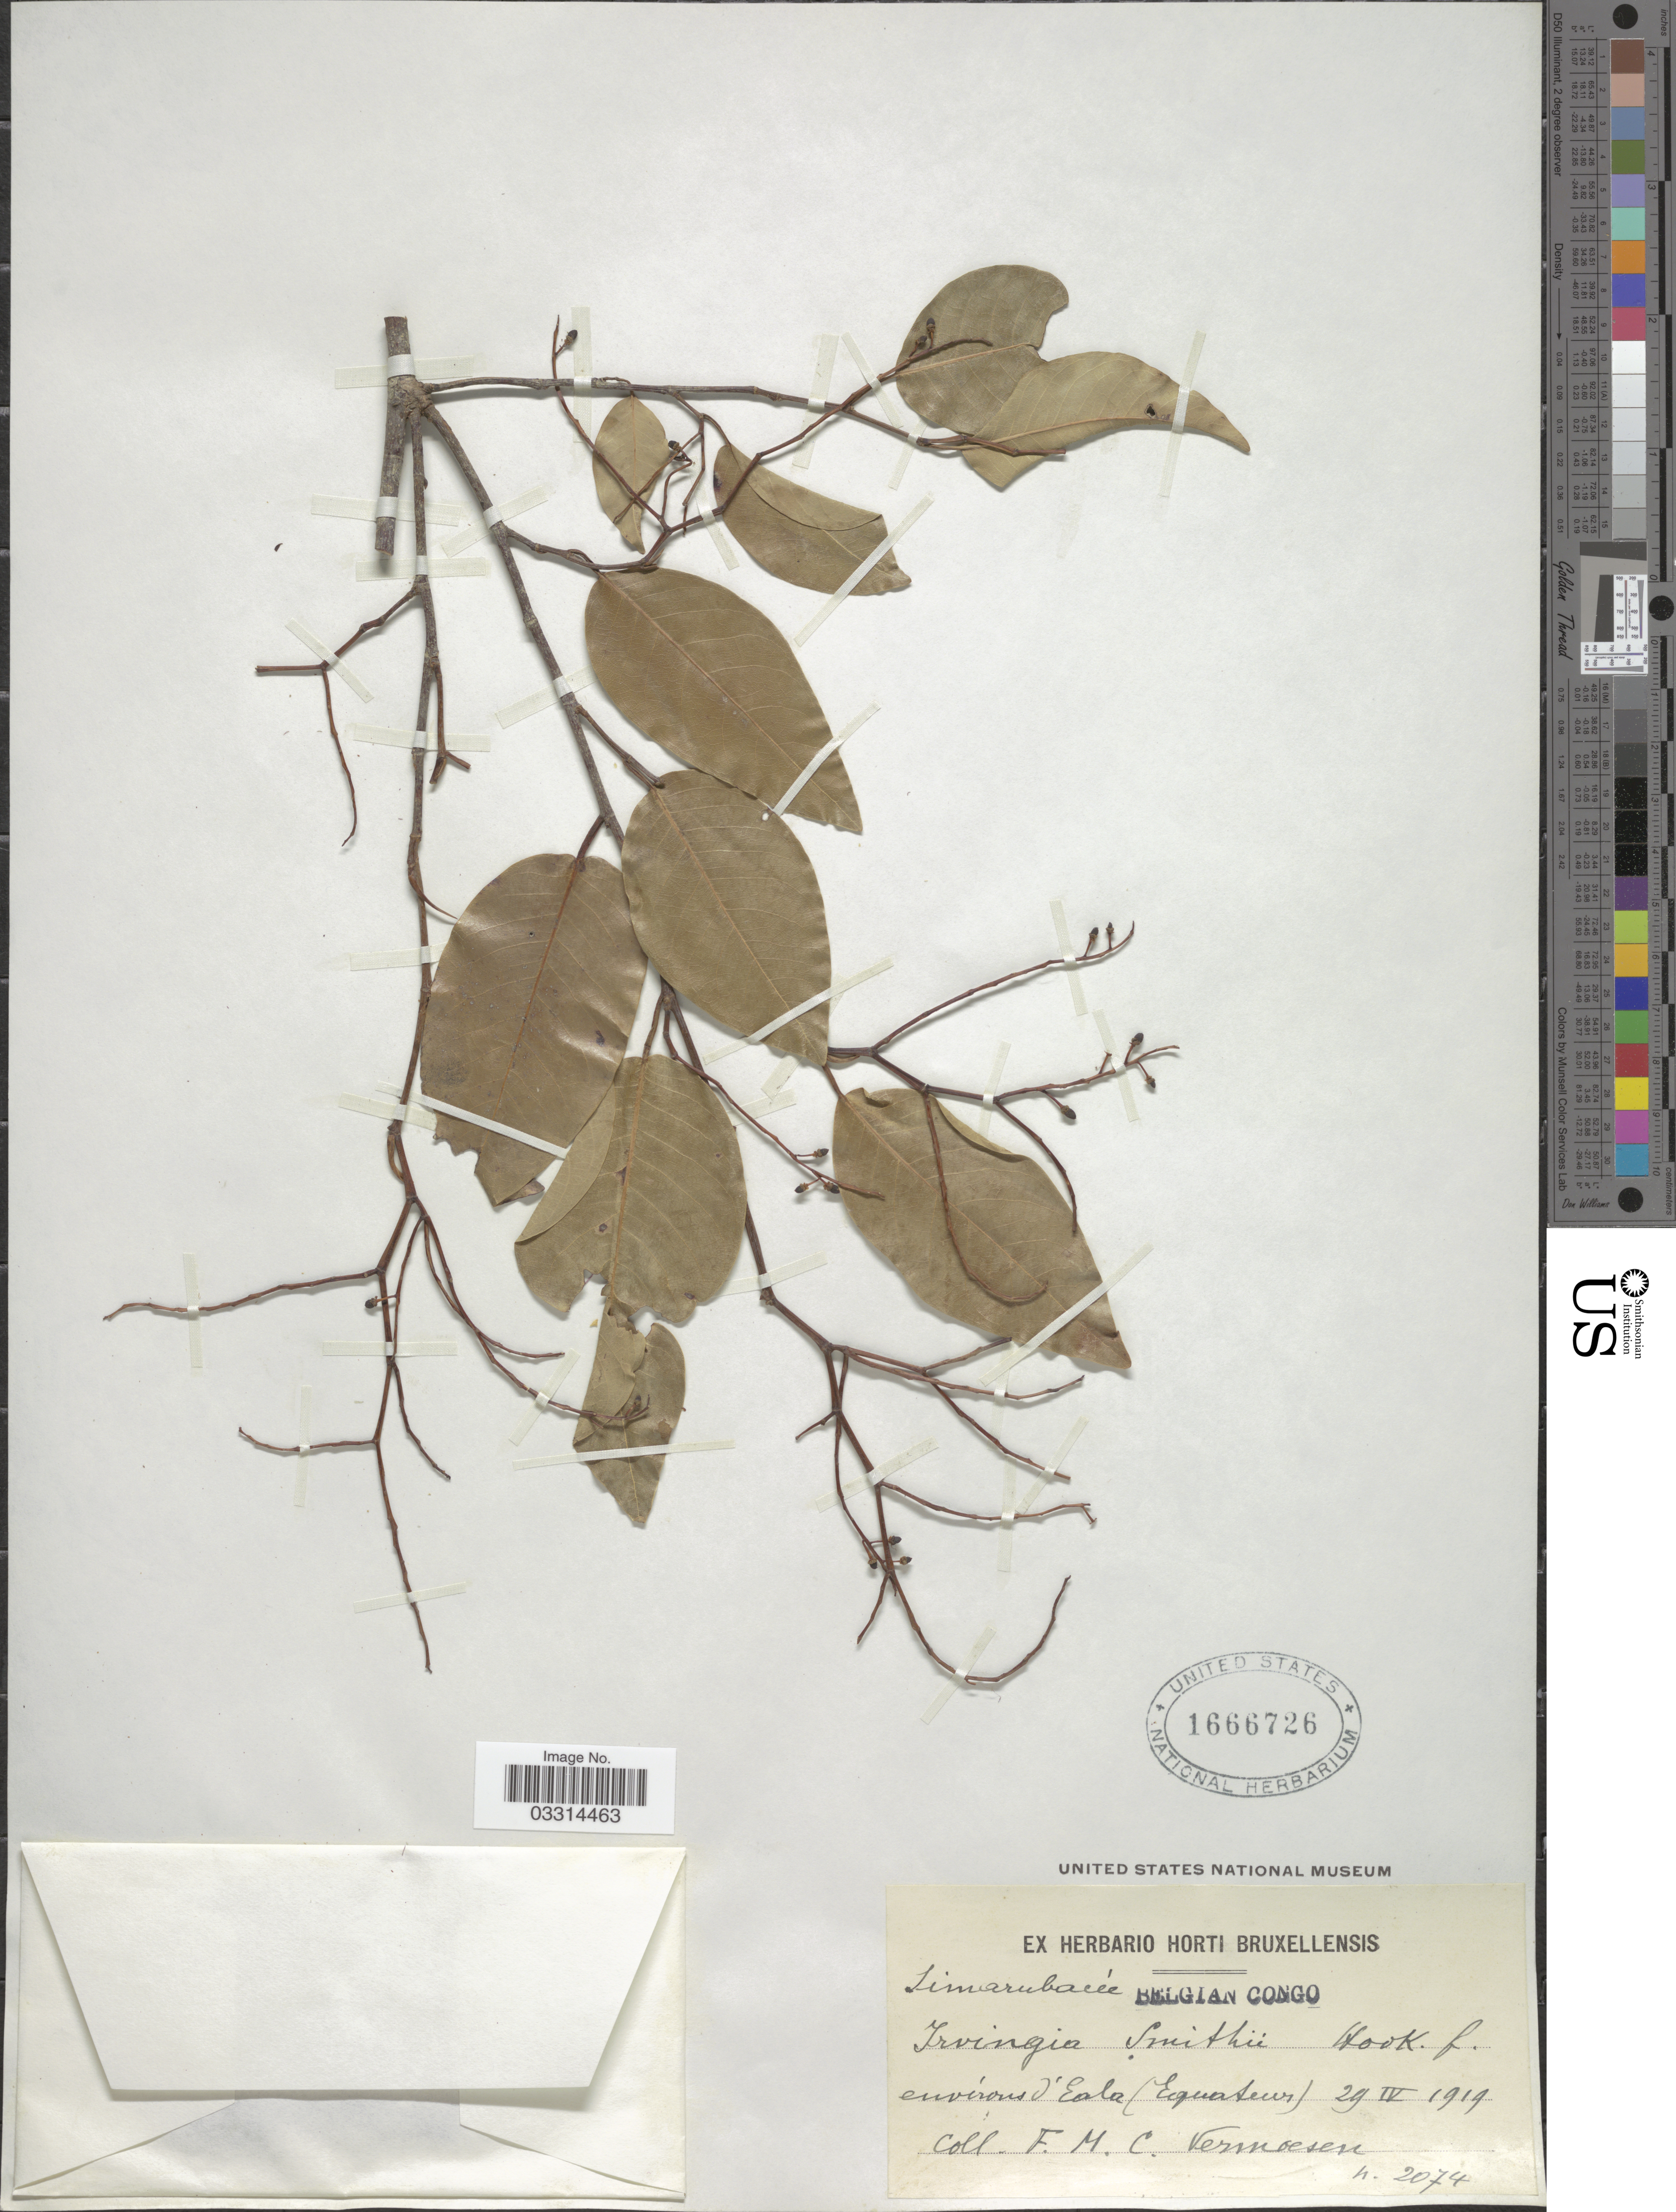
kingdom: Plantae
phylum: Tracheophyta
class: Magnoliopsida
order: Malpighiales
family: Irvingiaceae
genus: Irvingia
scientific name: Irvingia smithii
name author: Hook. f.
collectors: C. Vermoesen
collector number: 2074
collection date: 1919-04-29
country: Congo, Democratic Republic of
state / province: Equateur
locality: Belgian Congo. Environs d'Eala.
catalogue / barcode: US 1666726